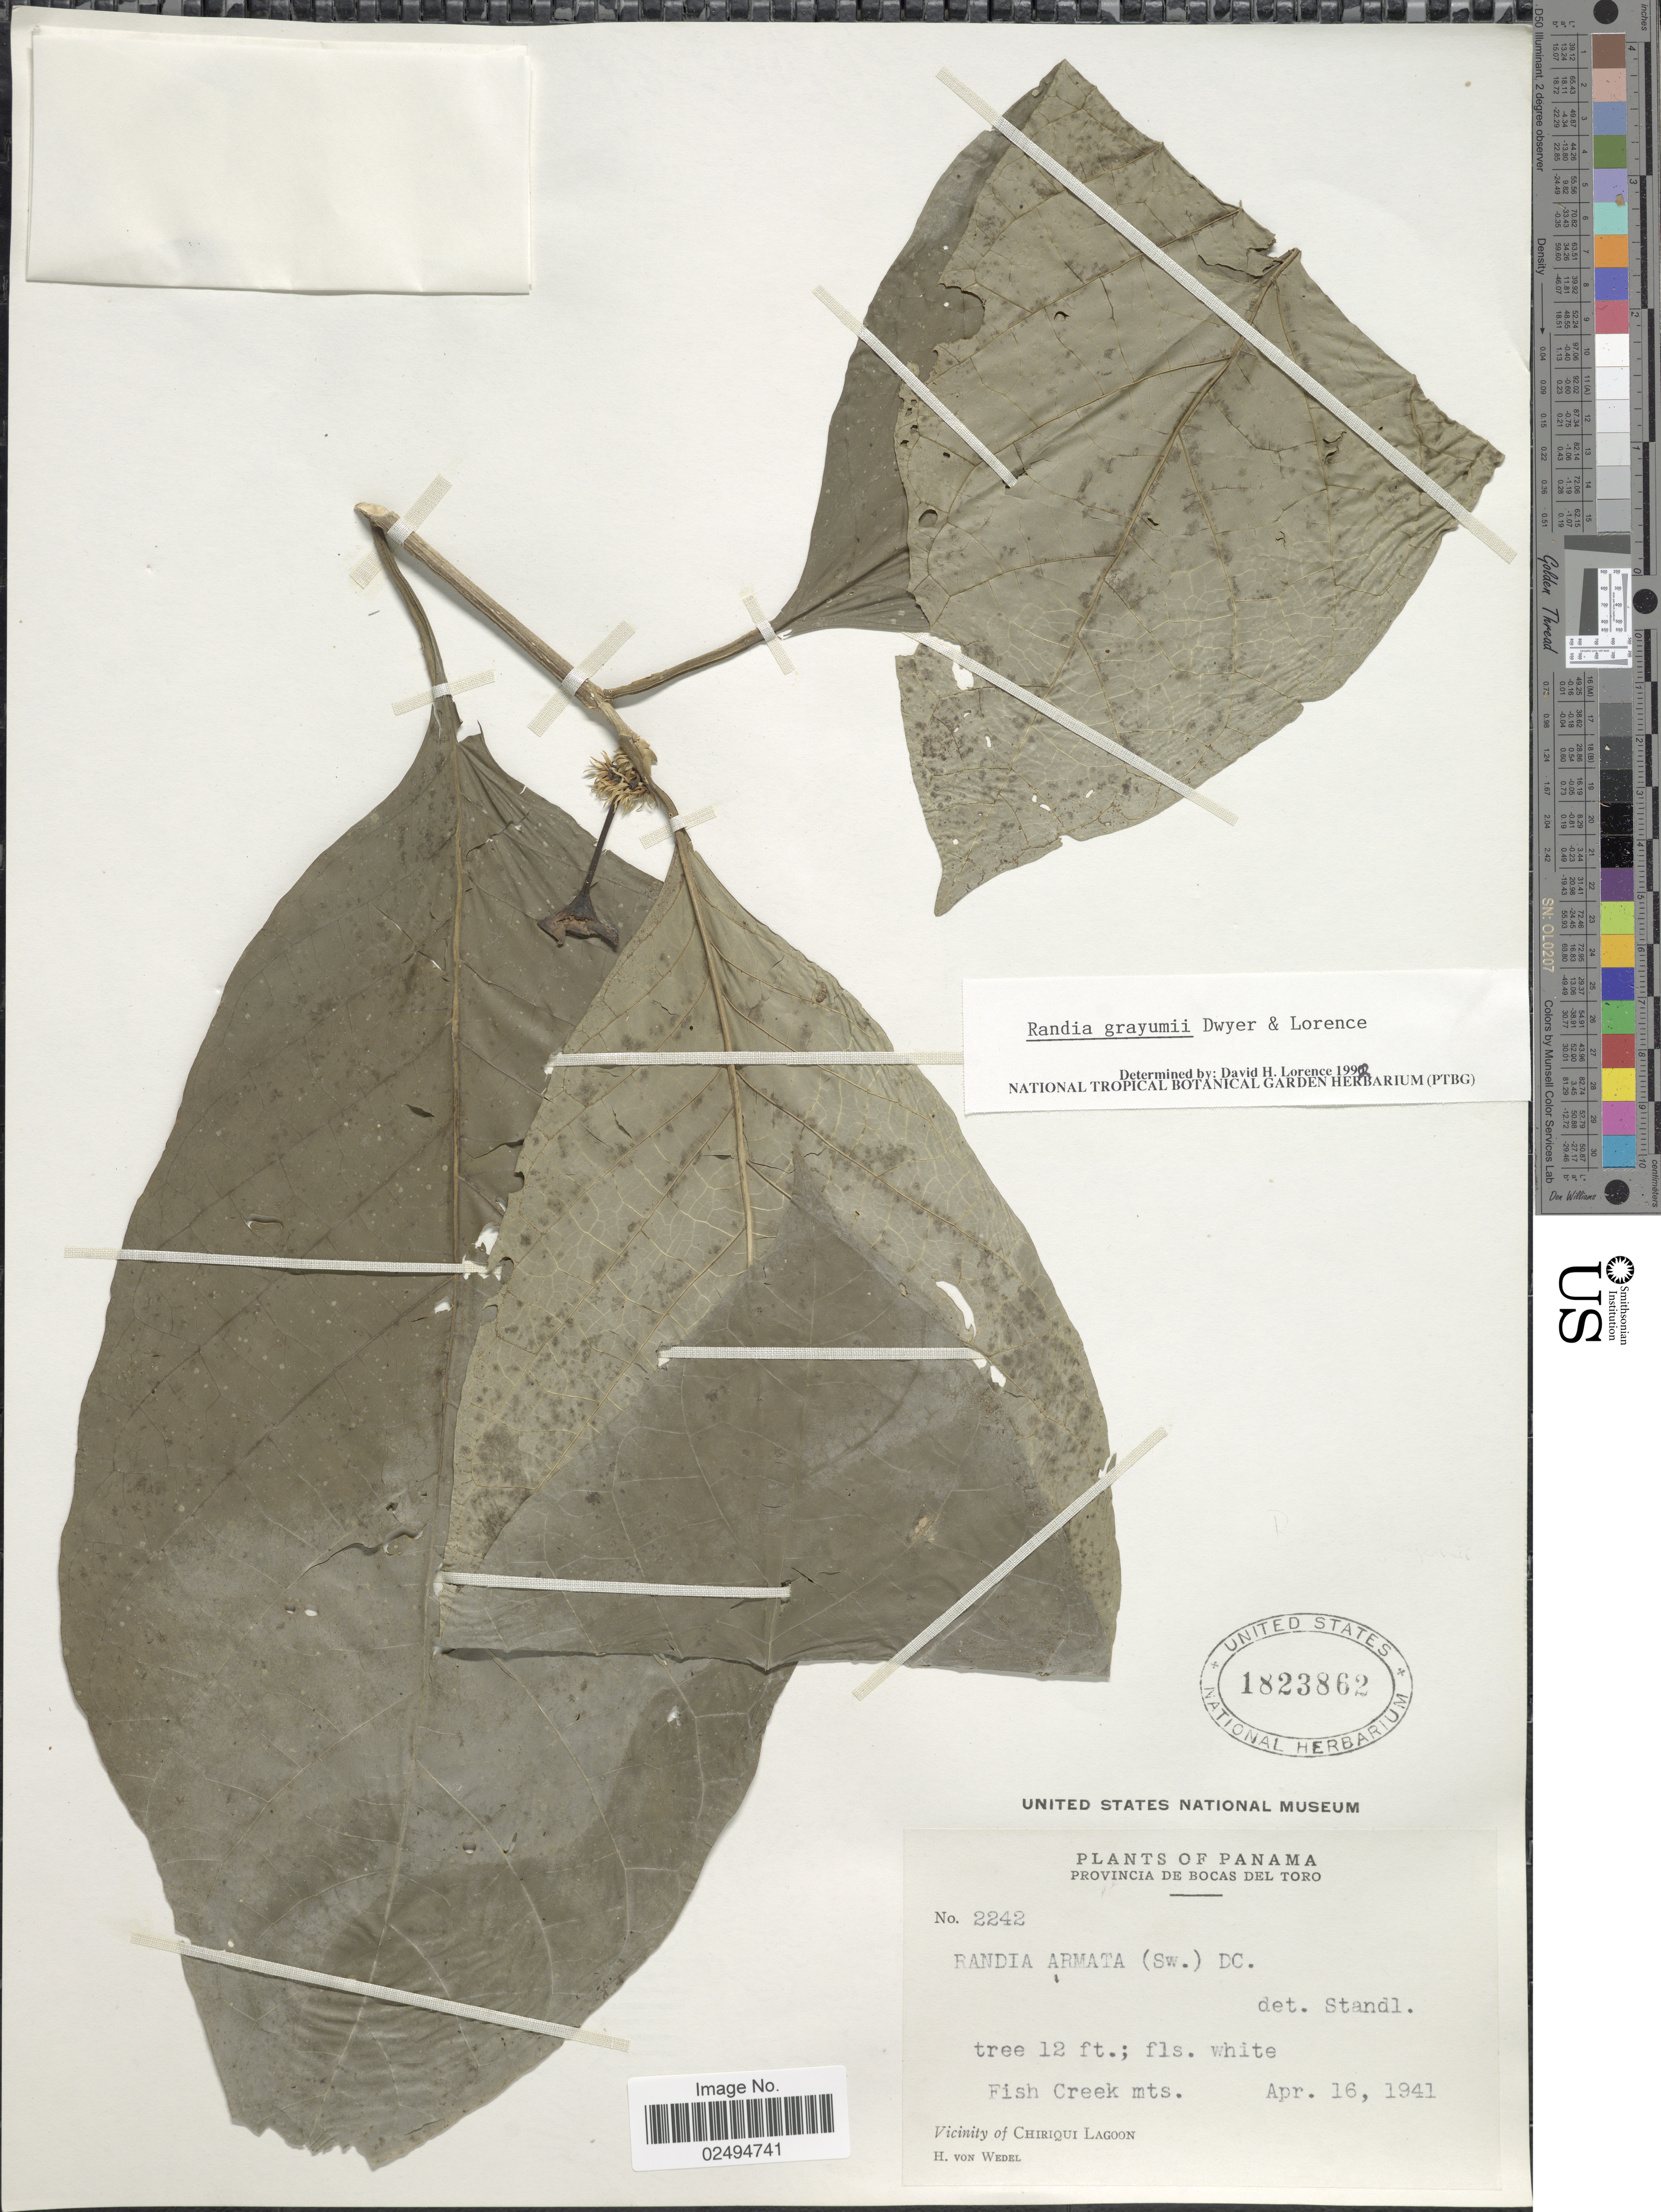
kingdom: Plantae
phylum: Tracheophyta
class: Magnoliopsida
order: Gentianales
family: Rubiaceae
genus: Randia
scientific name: Randia grayumii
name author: Dwyer & Lorence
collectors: H. von Wedel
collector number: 2242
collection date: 1941-04-16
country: Panama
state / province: Bocas del Toro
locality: Provincia de Bocas del Toro. Fish Creek Mts. Vicinity of Chiriqui Lagoon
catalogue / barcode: US 1823862